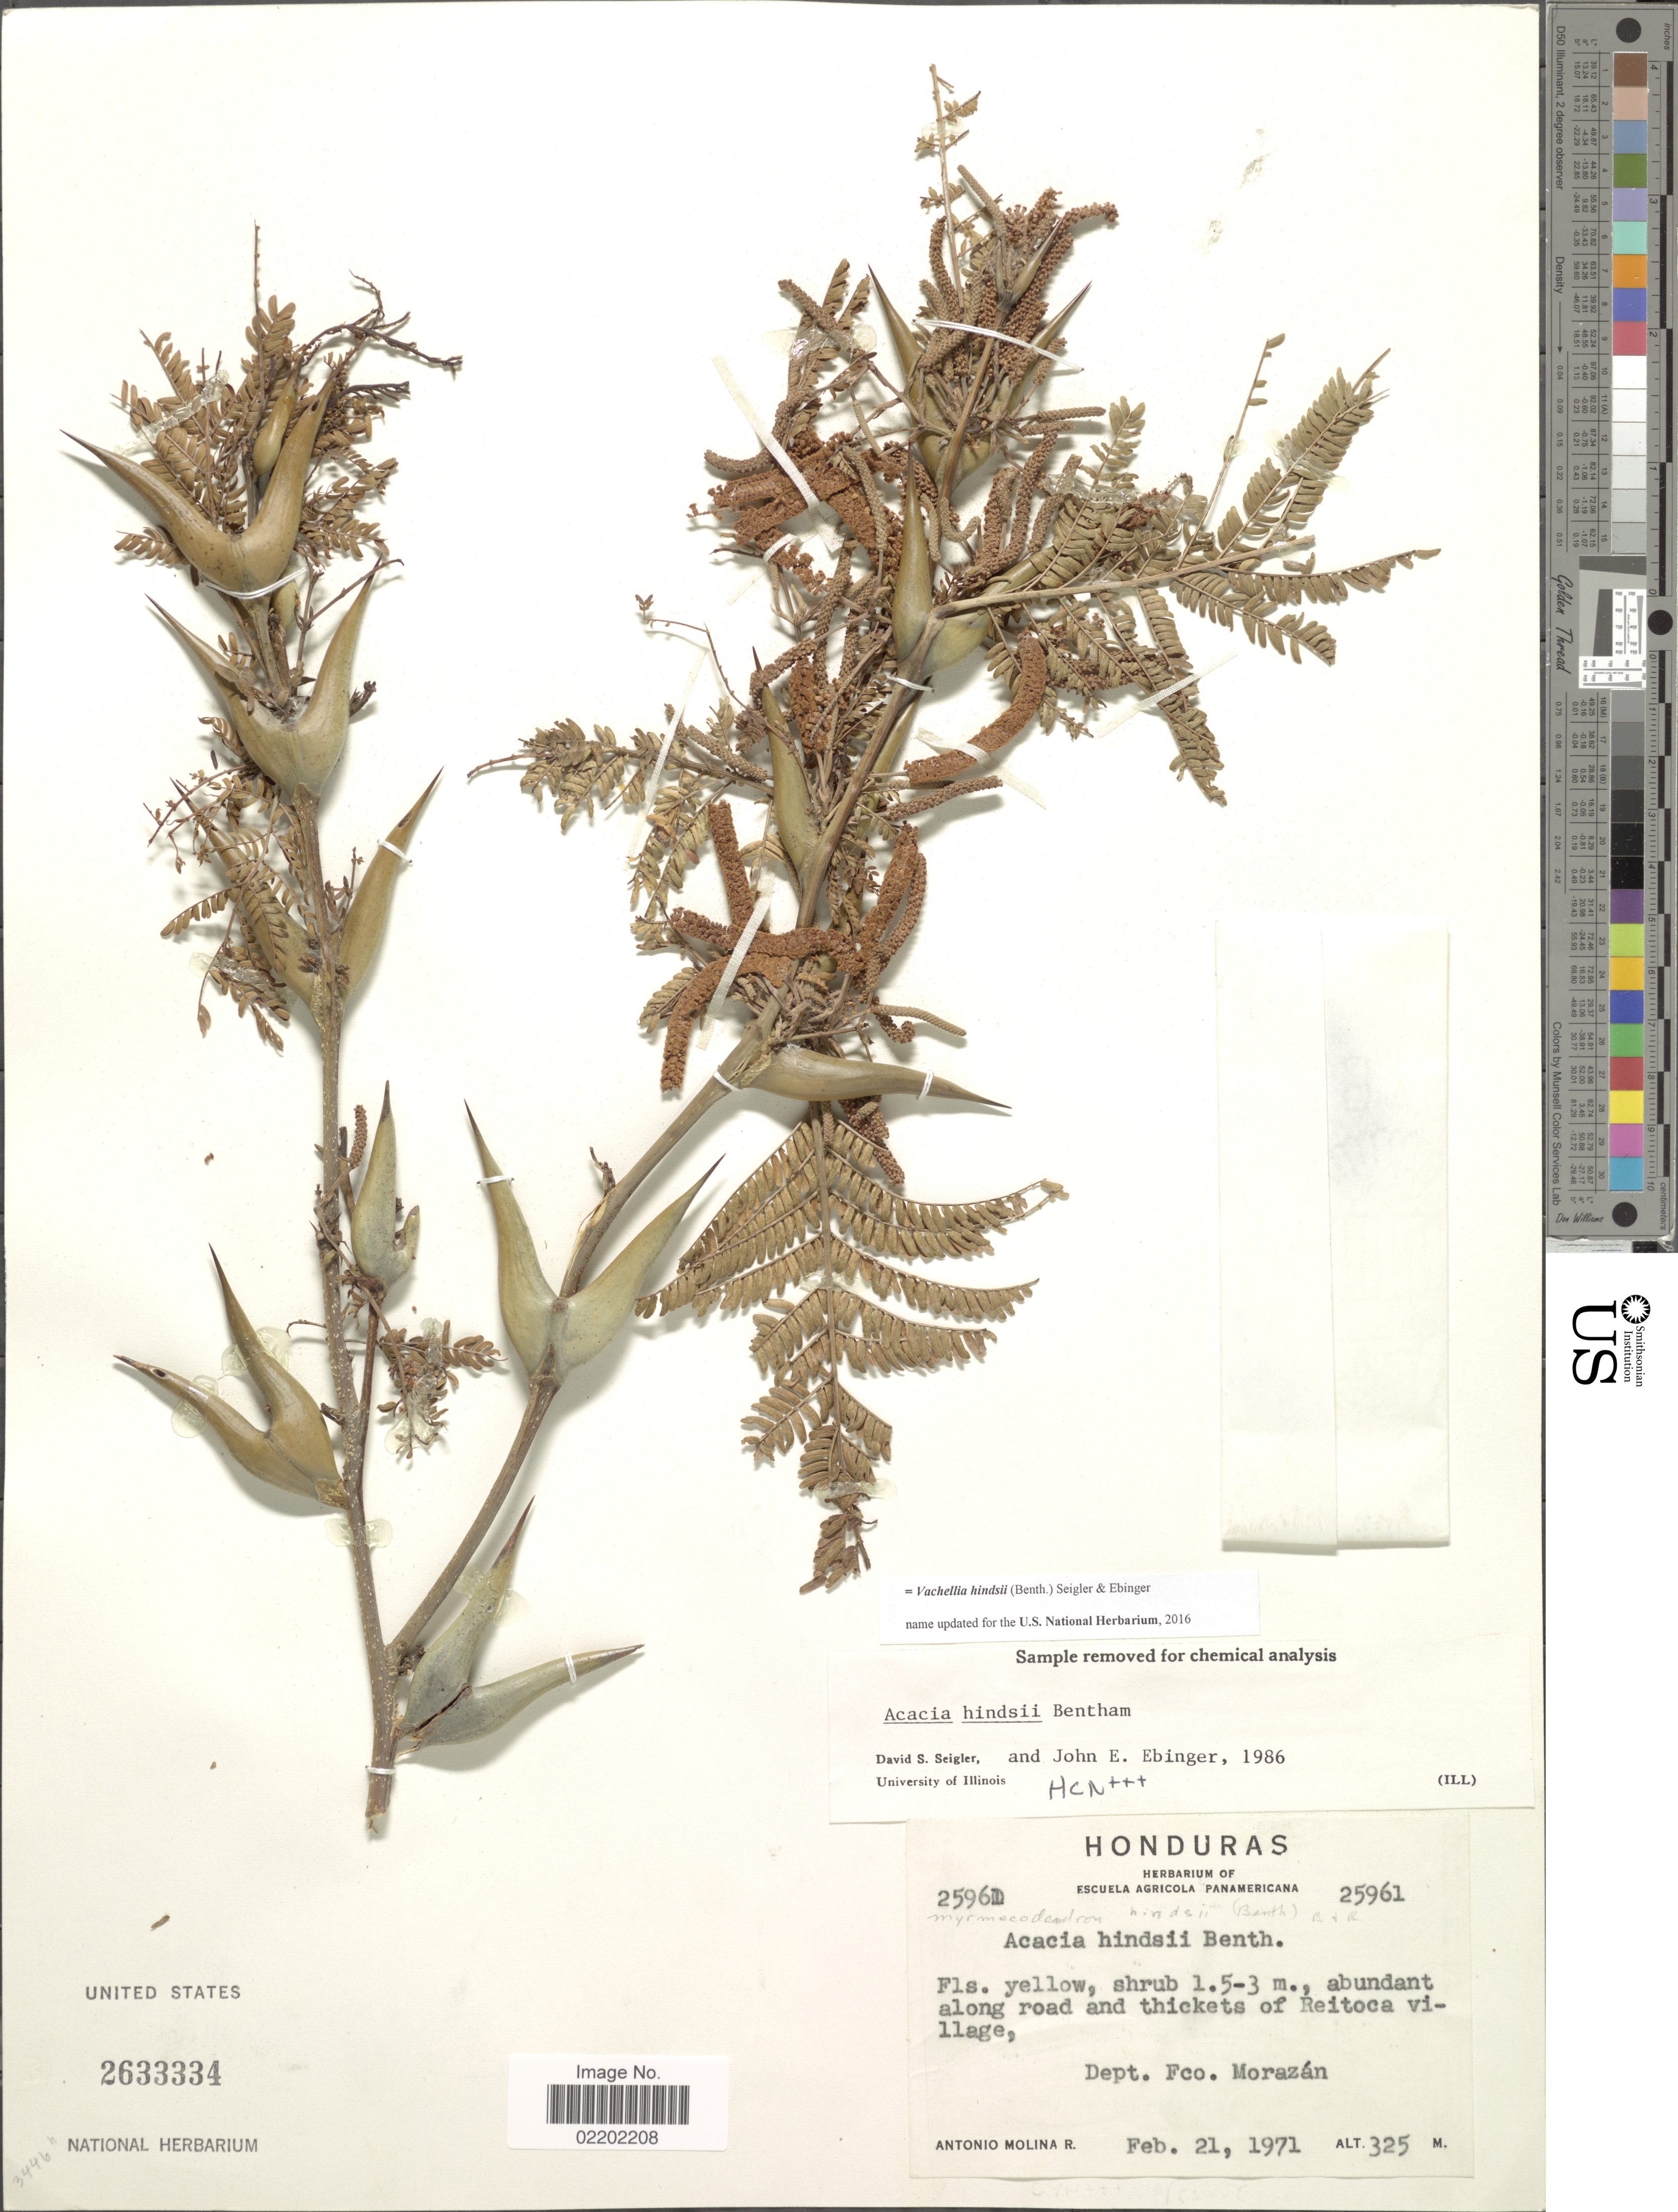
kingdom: Plantae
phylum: Tracheophyta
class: Magnoliopsida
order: Fabales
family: Fabaceae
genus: Vachellia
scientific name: Vachellia hindsii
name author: (Benth.) Seigler & Ebinger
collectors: A. Molina R.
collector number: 2596!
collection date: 1971-02-21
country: Honduras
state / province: Fco. Morazán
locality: Abundant along road and thicket of Reitoca village, Dept fco Morazán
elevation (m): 325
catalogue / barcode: US 2633334